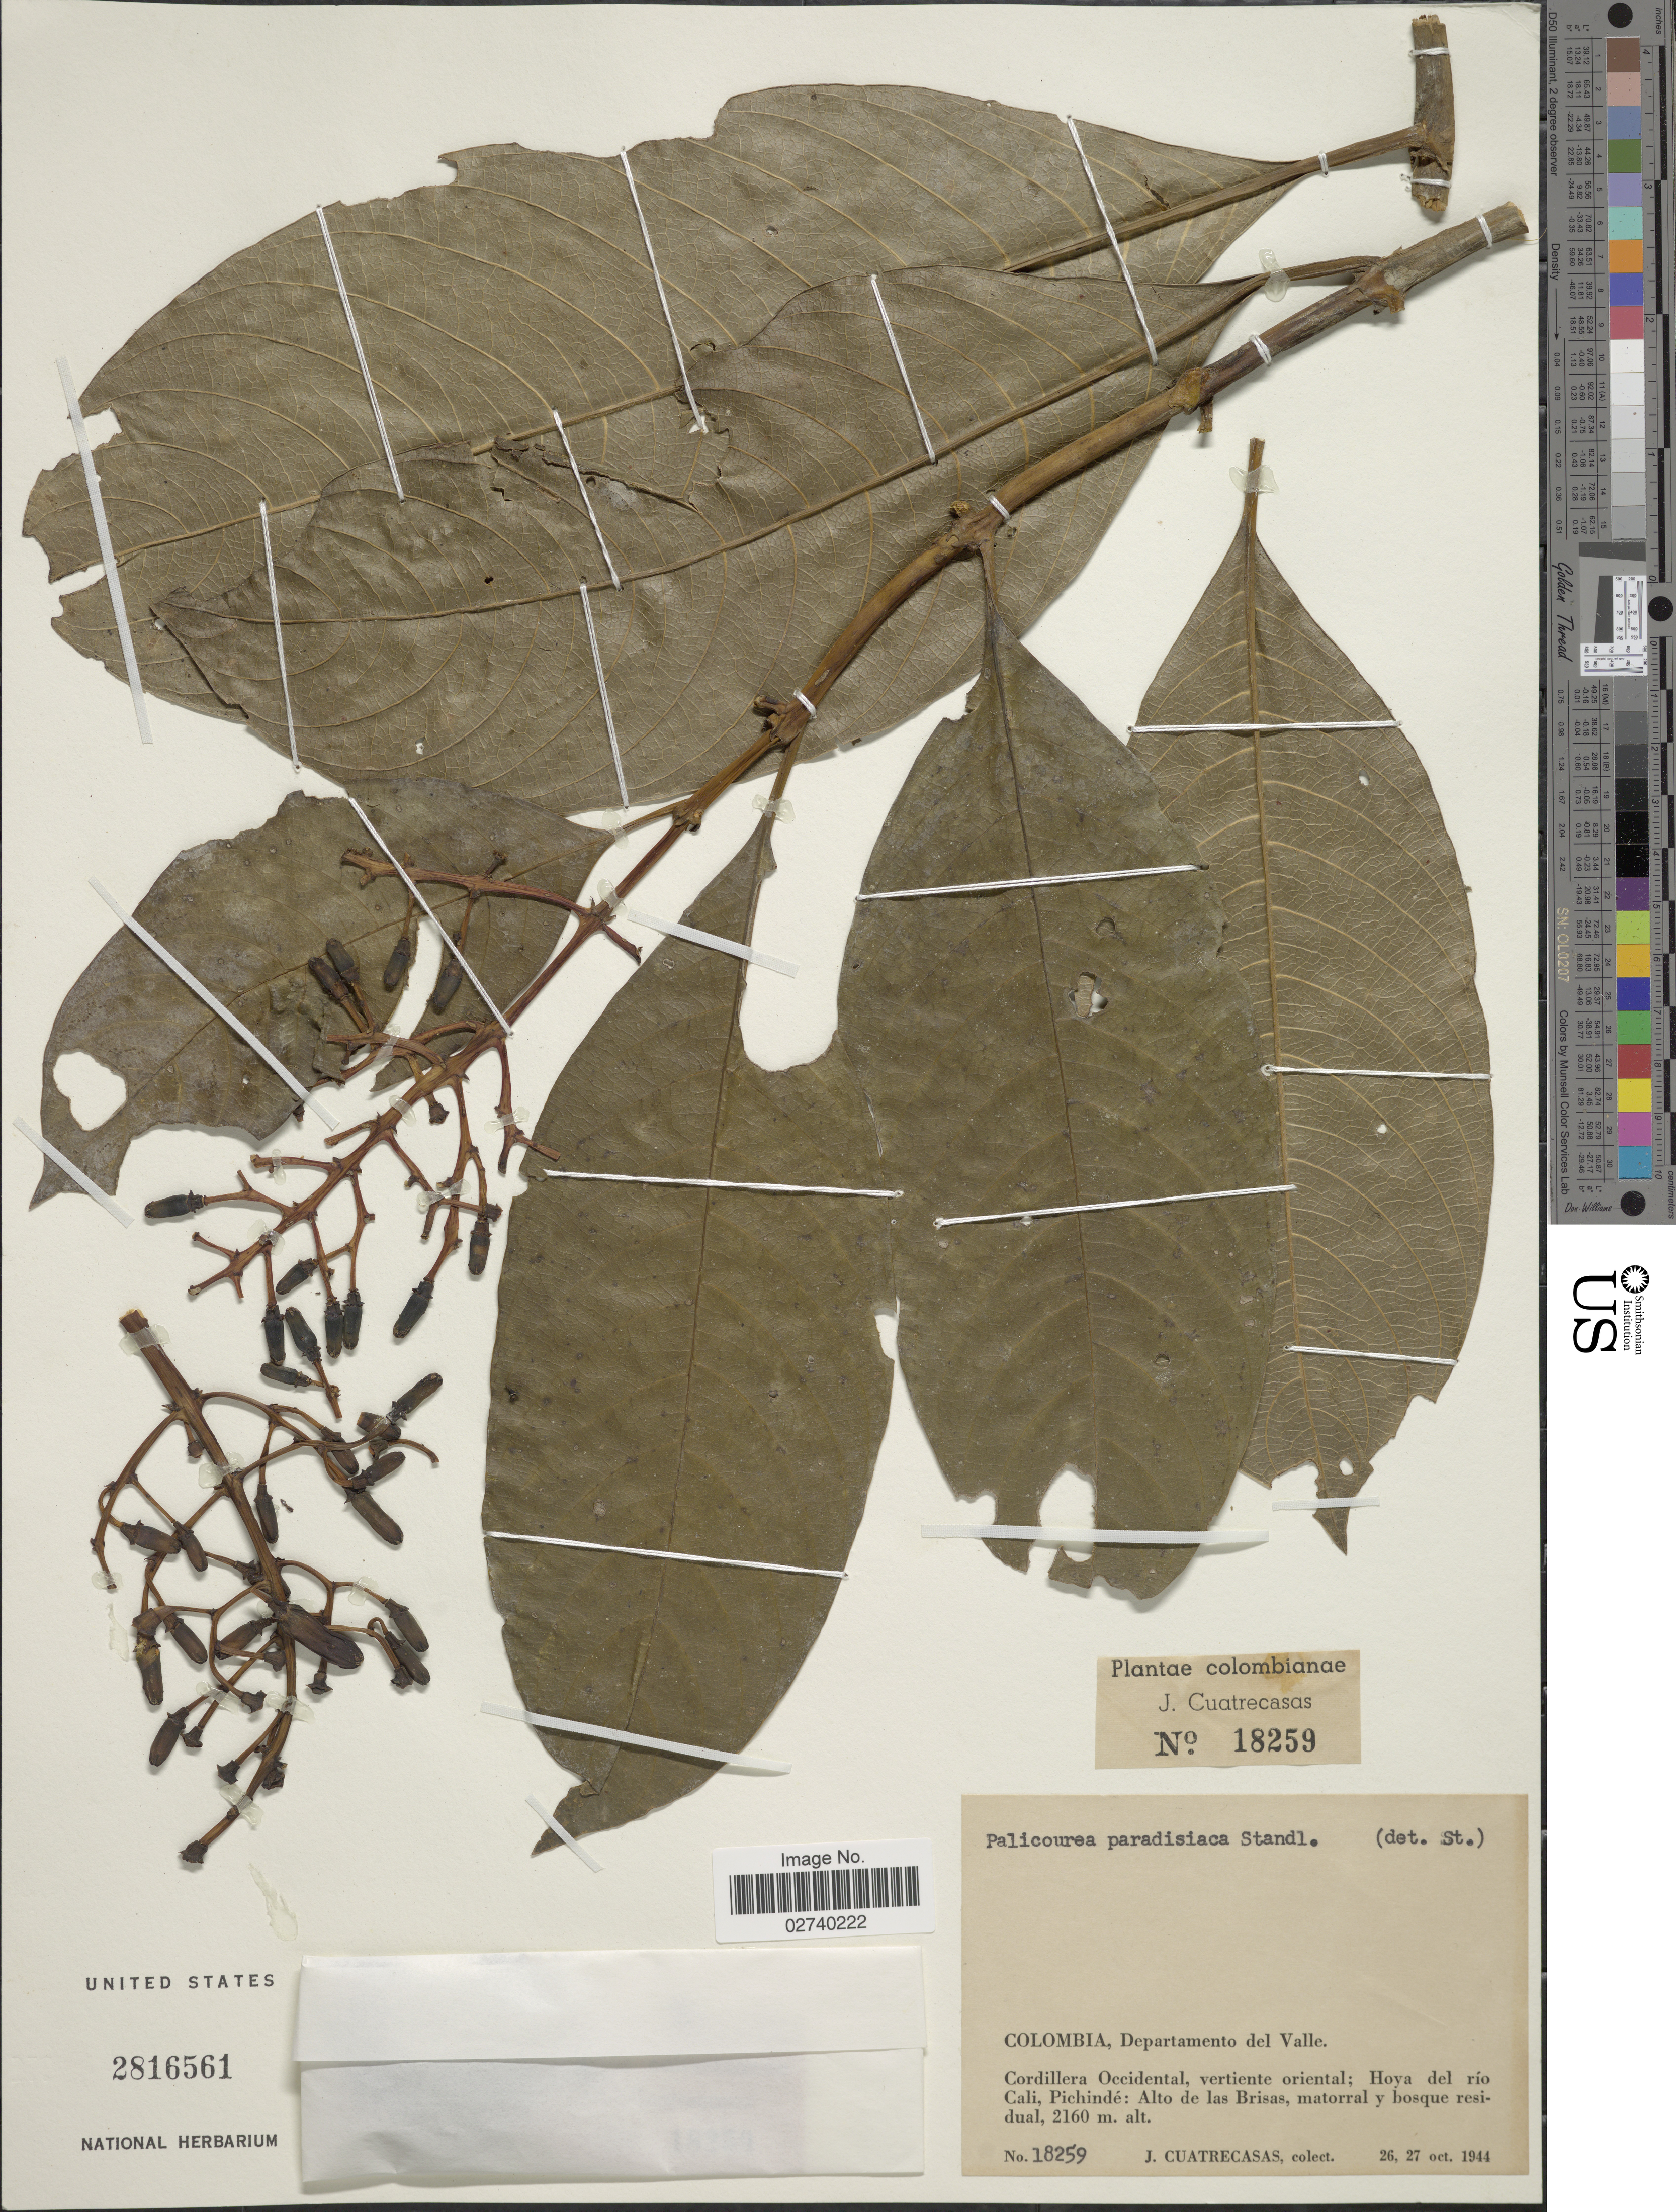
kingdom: Plantae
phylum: Tracheophyta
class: Magnoliopsida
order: Gentianales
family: Rubiaceae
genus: Palicourea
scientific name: Palicourea paradisiaca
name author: Standl.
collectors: J. Cuatrecasas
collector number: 18259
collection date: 1944-10-26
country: Colombia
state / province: Valle del Cauca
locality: Departamento del Valle, Cordillera Occidental, vertiente oriental; Hoya del rio Cali, Pichinde: Alto de las Brisas, matorral y bosque residual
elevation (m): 2160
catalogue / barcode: US 2816561